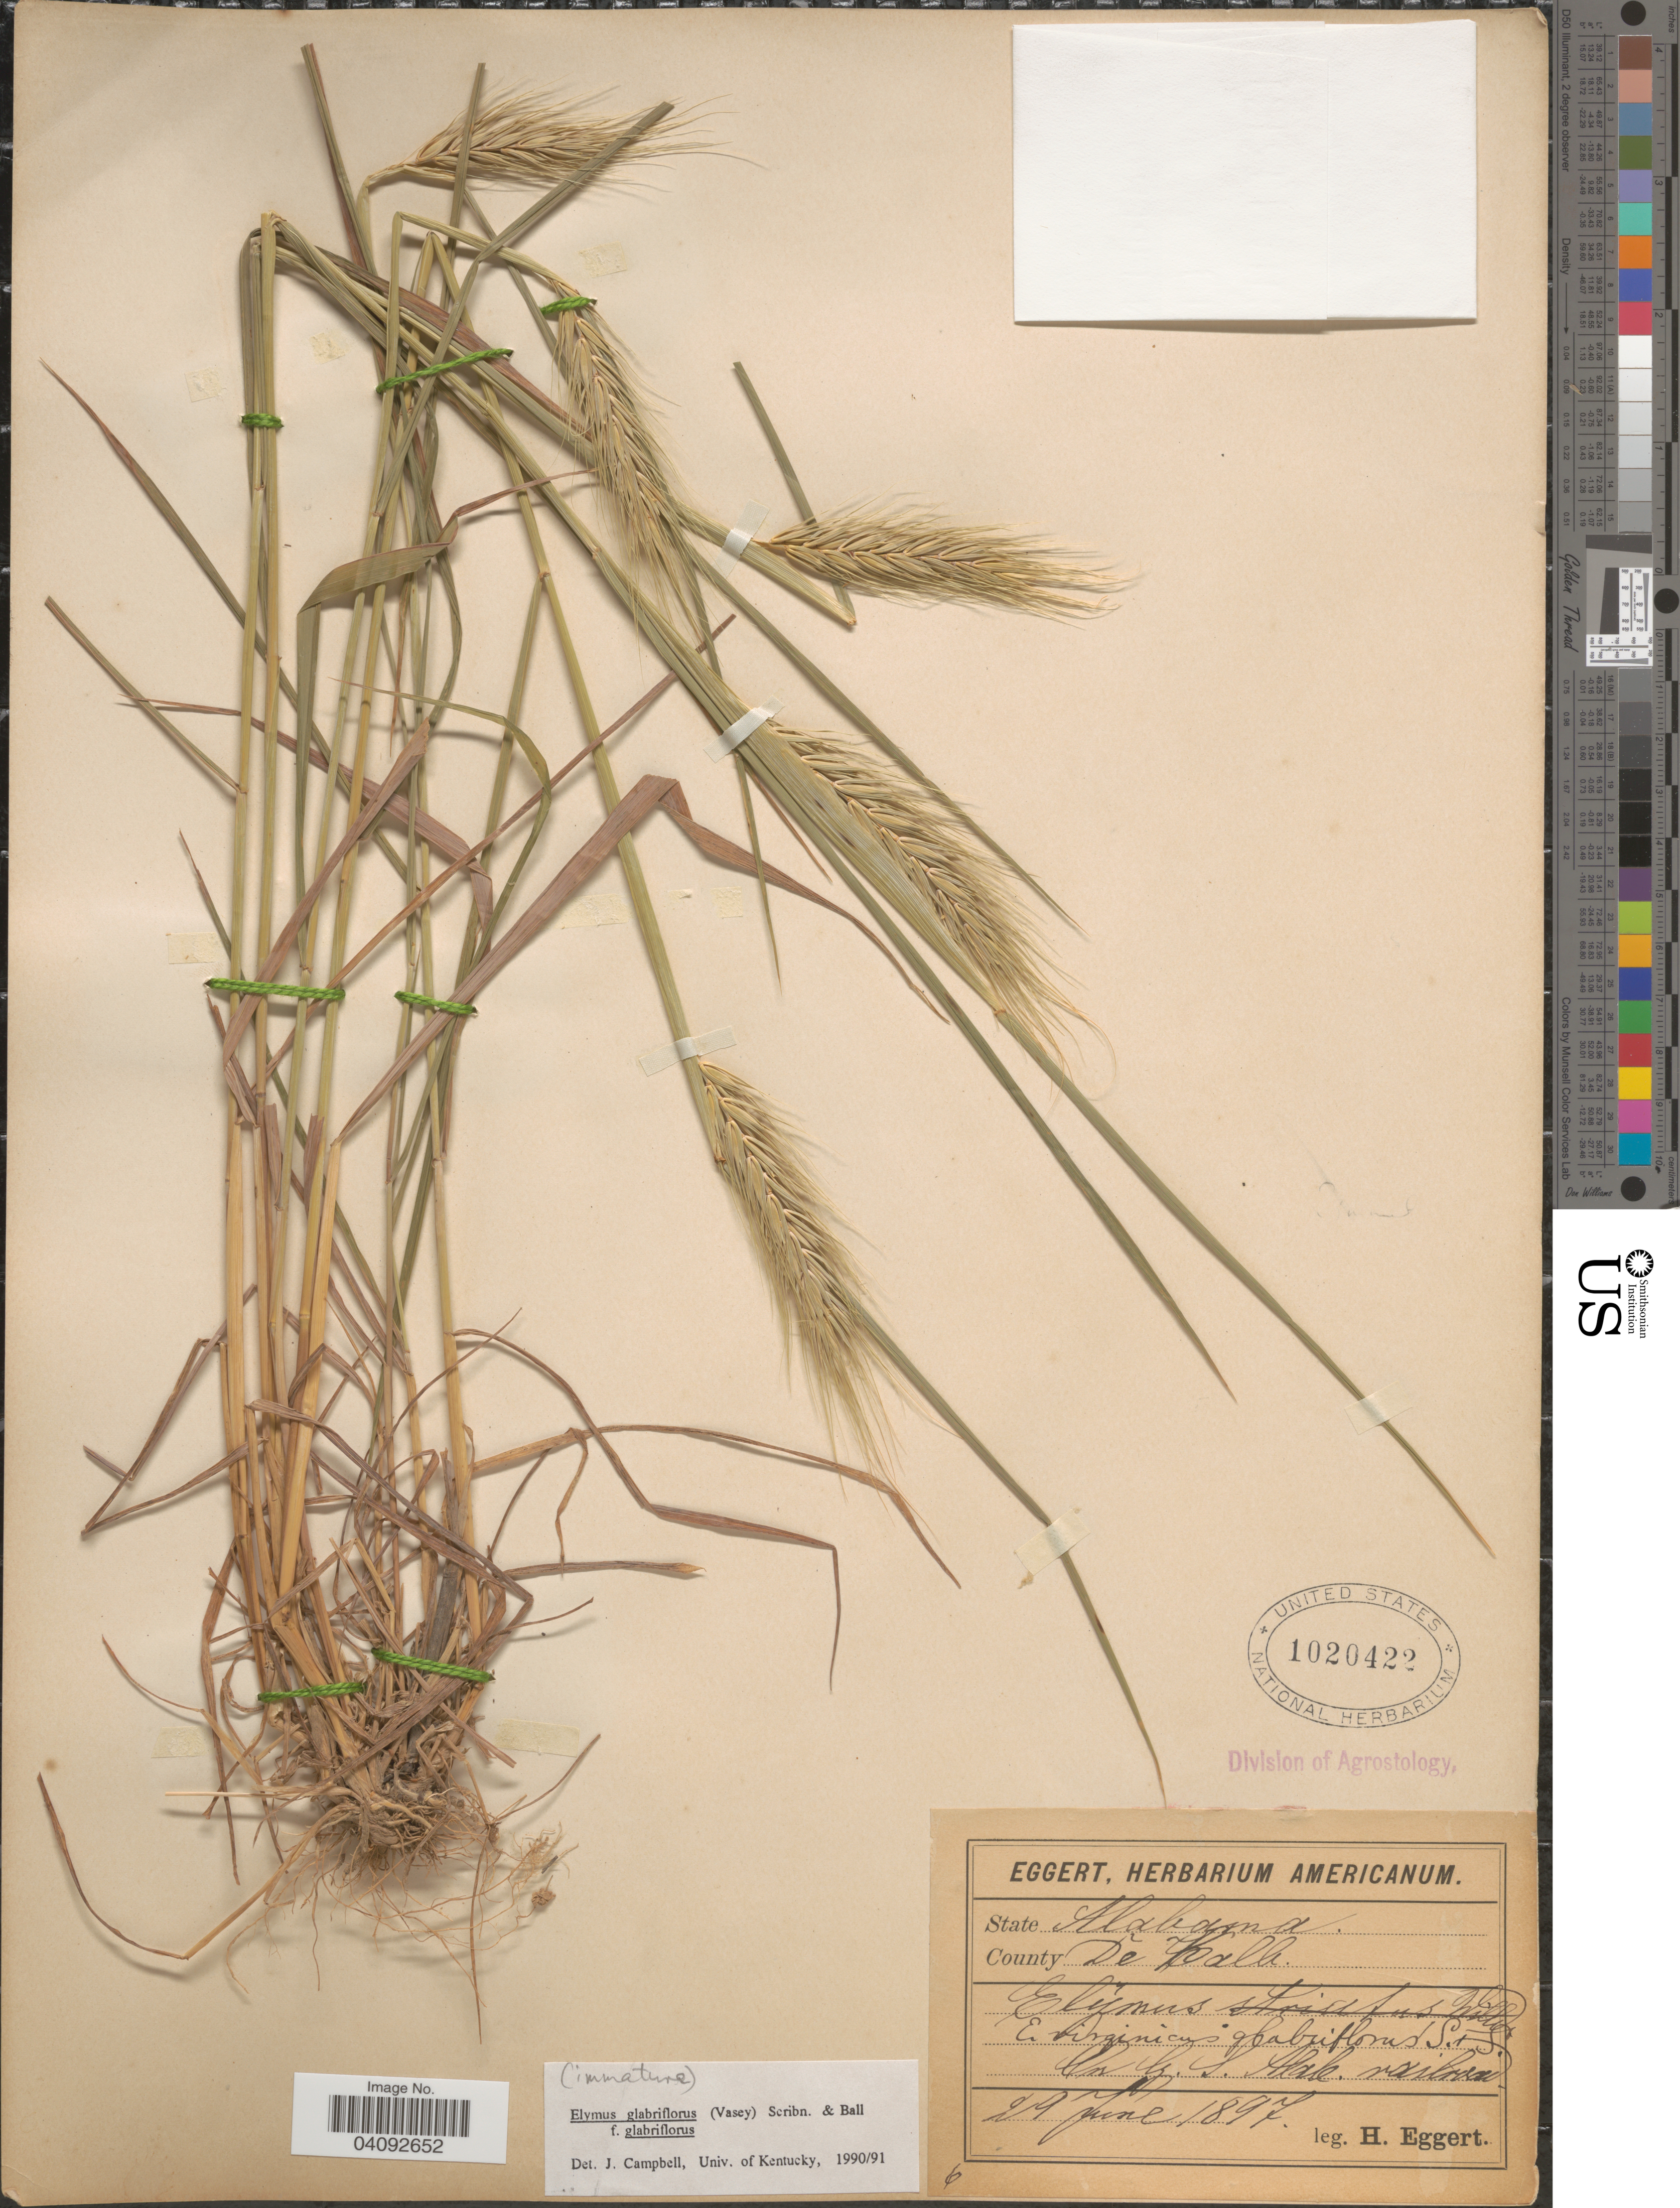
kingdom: Plantae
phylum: Tracheophyta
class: Liliopsida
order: Poales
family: Poaceae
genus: Elymus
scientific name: Elymus glabriflorus var. glabriflorus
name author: (Vasey ex L.H. Dewey) Scribn. & C.R. Ball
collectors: H. Eggert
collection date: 1897-06-29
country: United States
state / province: Alabama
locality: On G.S. Alab. railroad.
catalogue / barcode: US 1020422